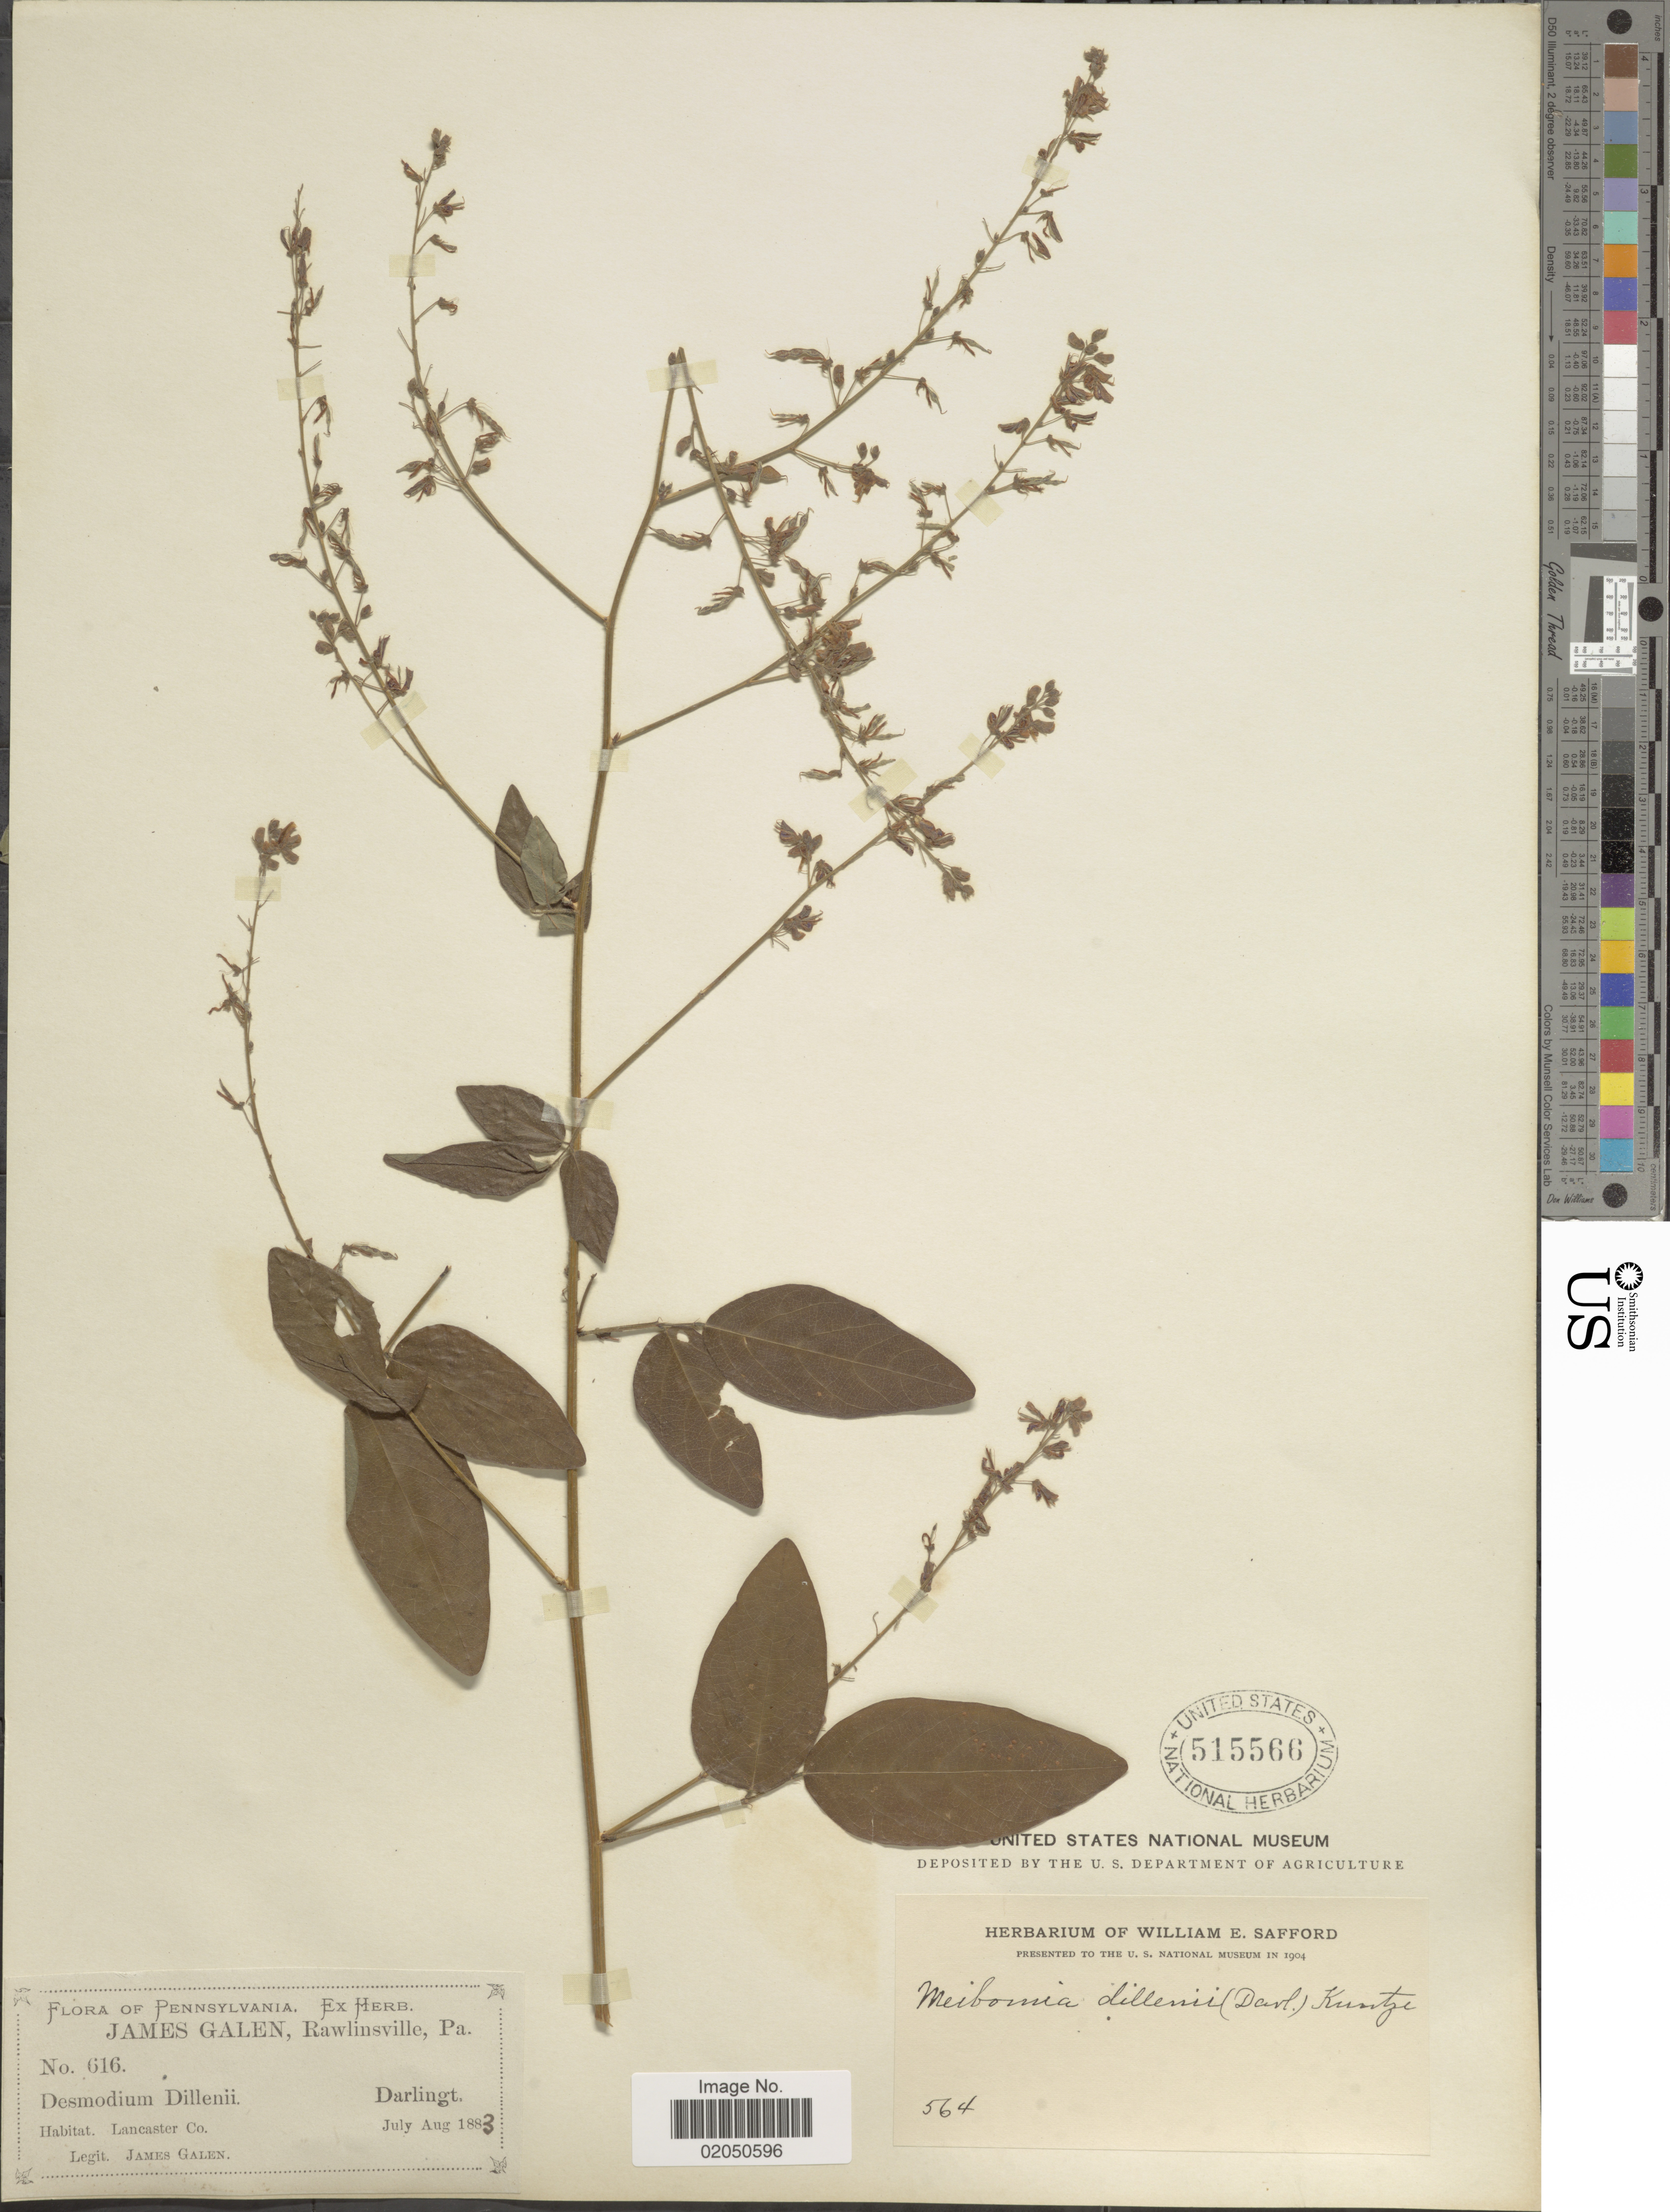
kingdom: Plantae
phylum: Tracheophyta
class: Magnoliopsida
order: Fabales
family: Fabaceae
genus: Desmodium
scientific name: Desmodium glabellum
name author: (Michx.) DC.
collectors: J. Galen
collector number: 616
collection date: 1883-07/1883-08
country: United States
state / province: Pennsylvania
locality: Lancaster Co.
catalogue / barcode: US 515566